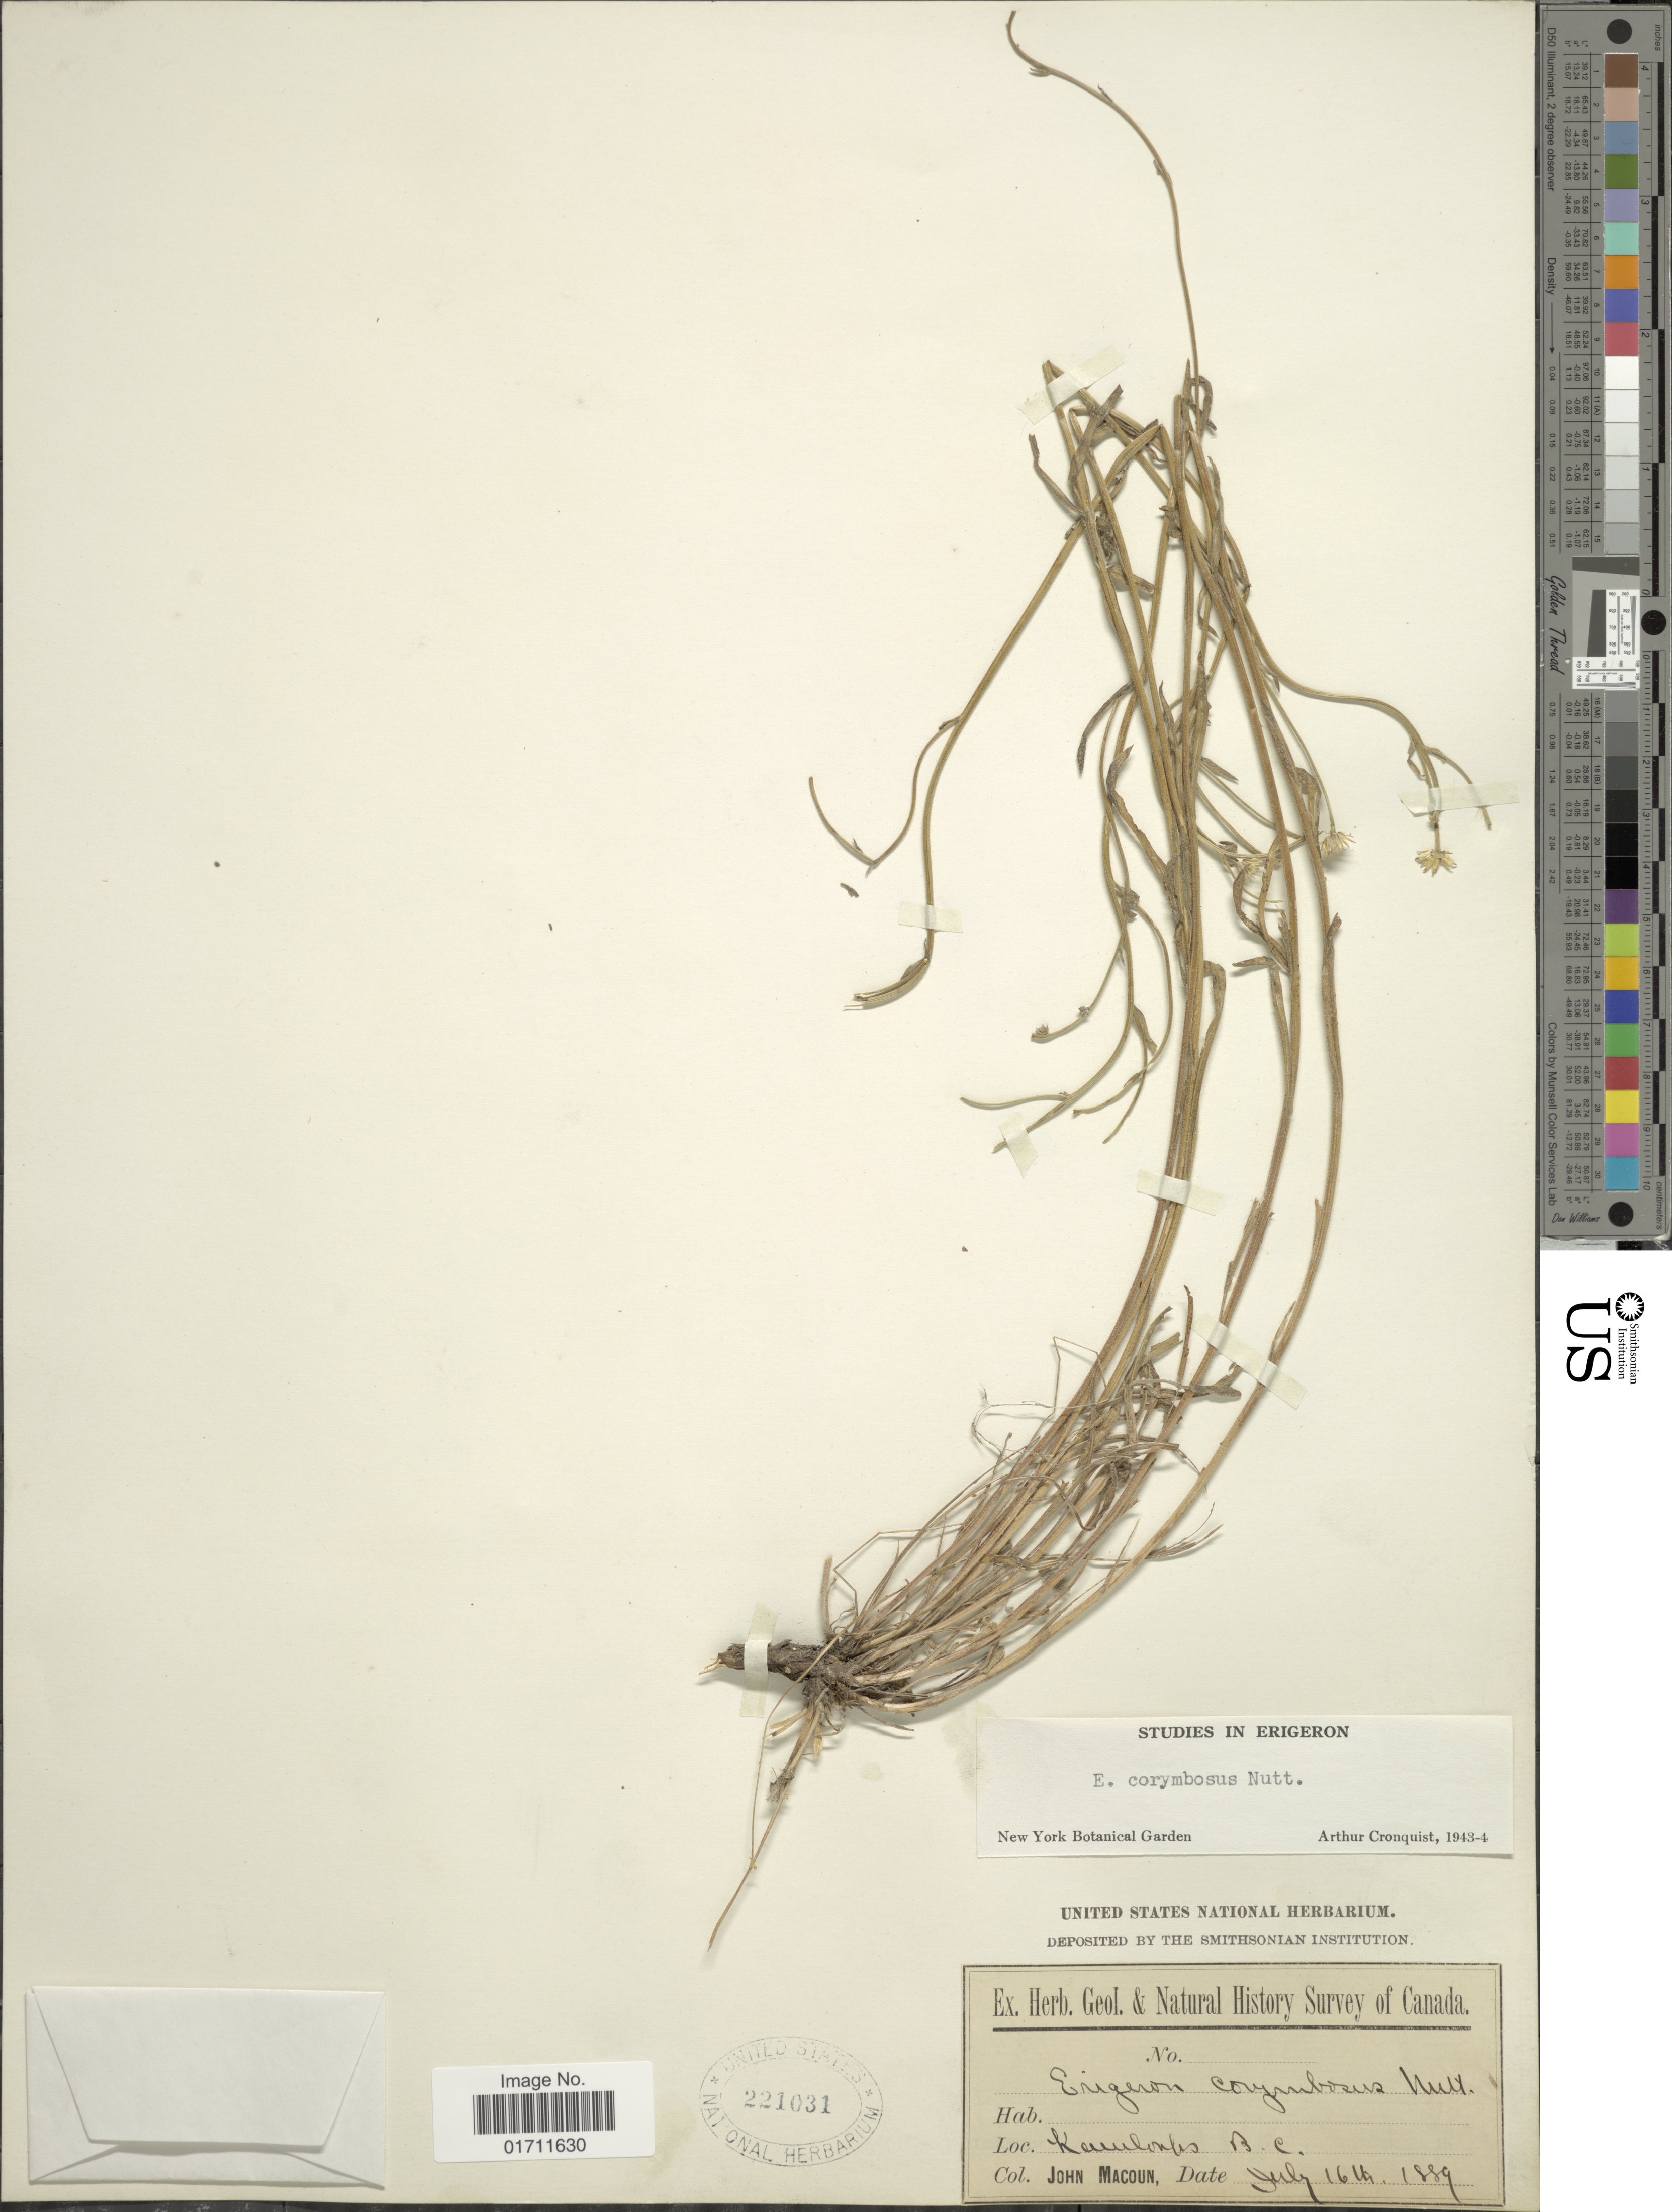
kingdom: Plantae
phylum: Tracheophyta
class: Magnoliopsida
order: Asterales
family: Asteraceae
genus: Erigeron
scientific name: Erigeron corymbosus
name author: Nutt.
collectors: J. Macoun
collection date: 1889-07-16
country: Canada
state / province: British Columbia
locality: Kamloops.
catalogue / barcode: US 221031